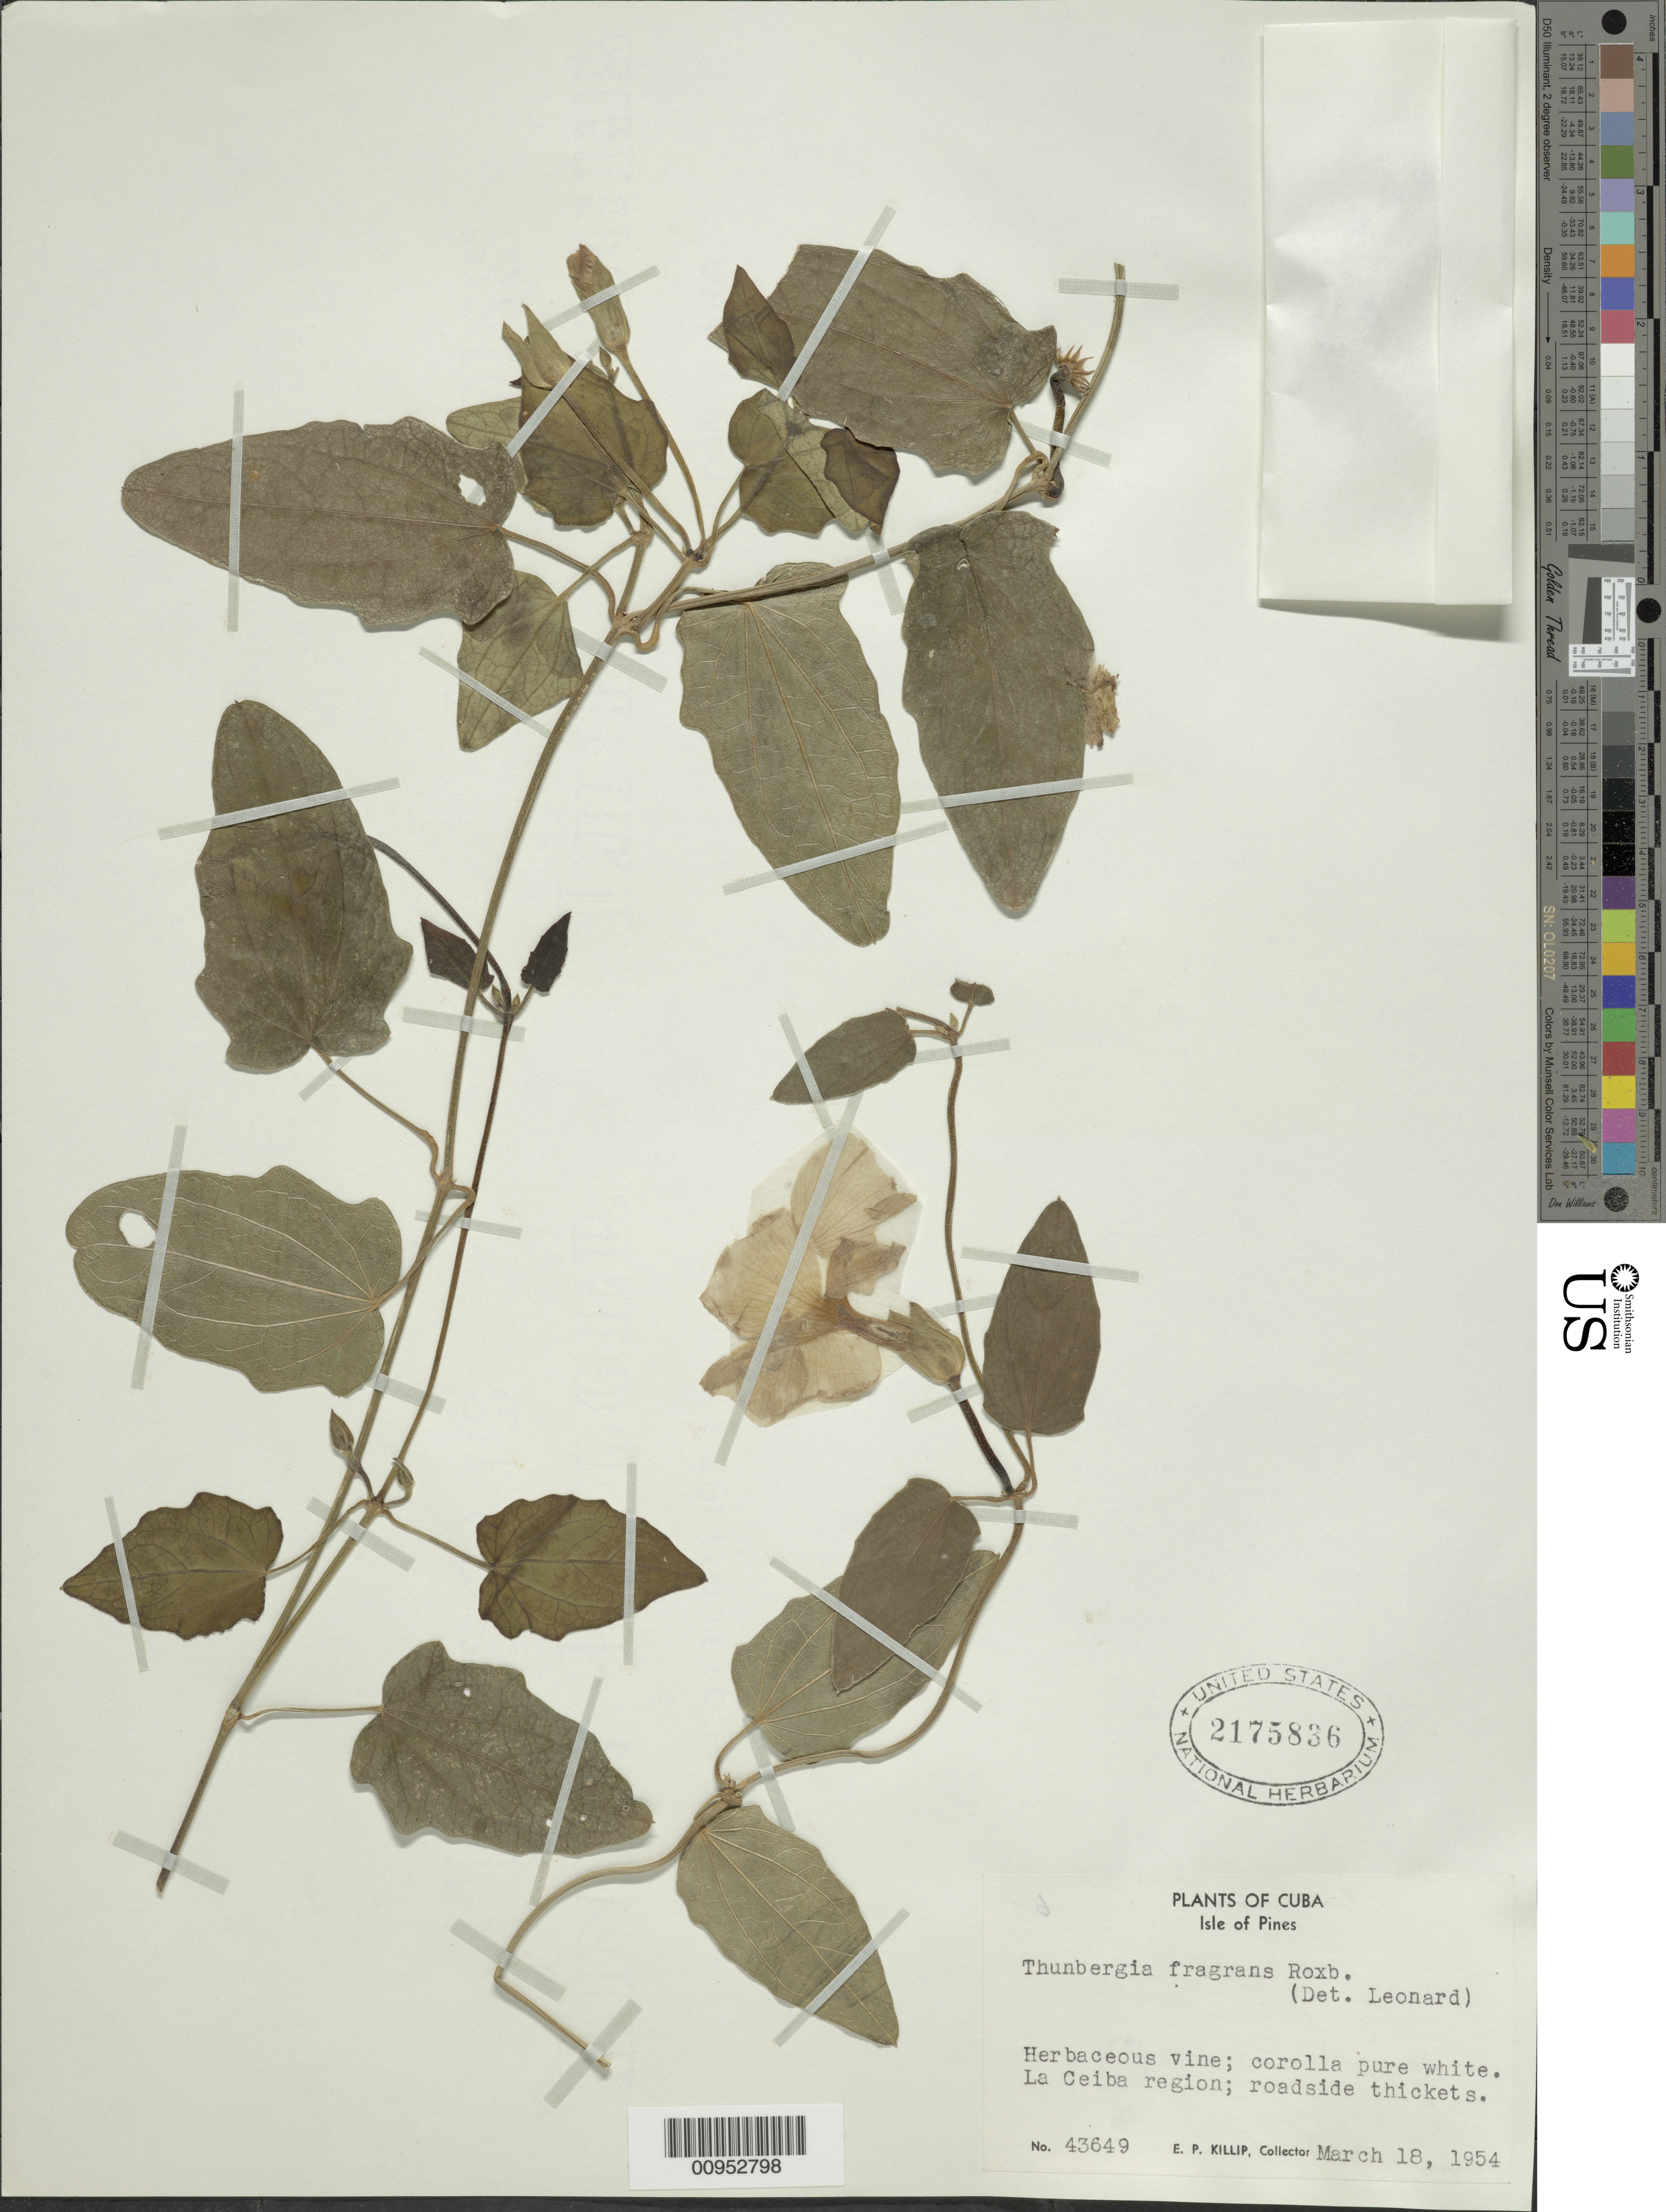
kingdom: Plantae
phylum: Tracheophyta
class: Magnoliopsida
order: Lamiales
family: Acanthaceae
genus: Thunbergia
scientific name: Thunbergia fragrans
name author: Roxb.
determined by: Leonard, Emery C., (US)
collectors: E. P. Killip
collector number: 43649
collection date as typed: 18 Mar 1954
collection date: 1954-03-18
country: Cuba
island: Isla de la Juventud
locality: La Ceiba region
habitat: Roadside thickets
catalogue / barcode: US 2175836